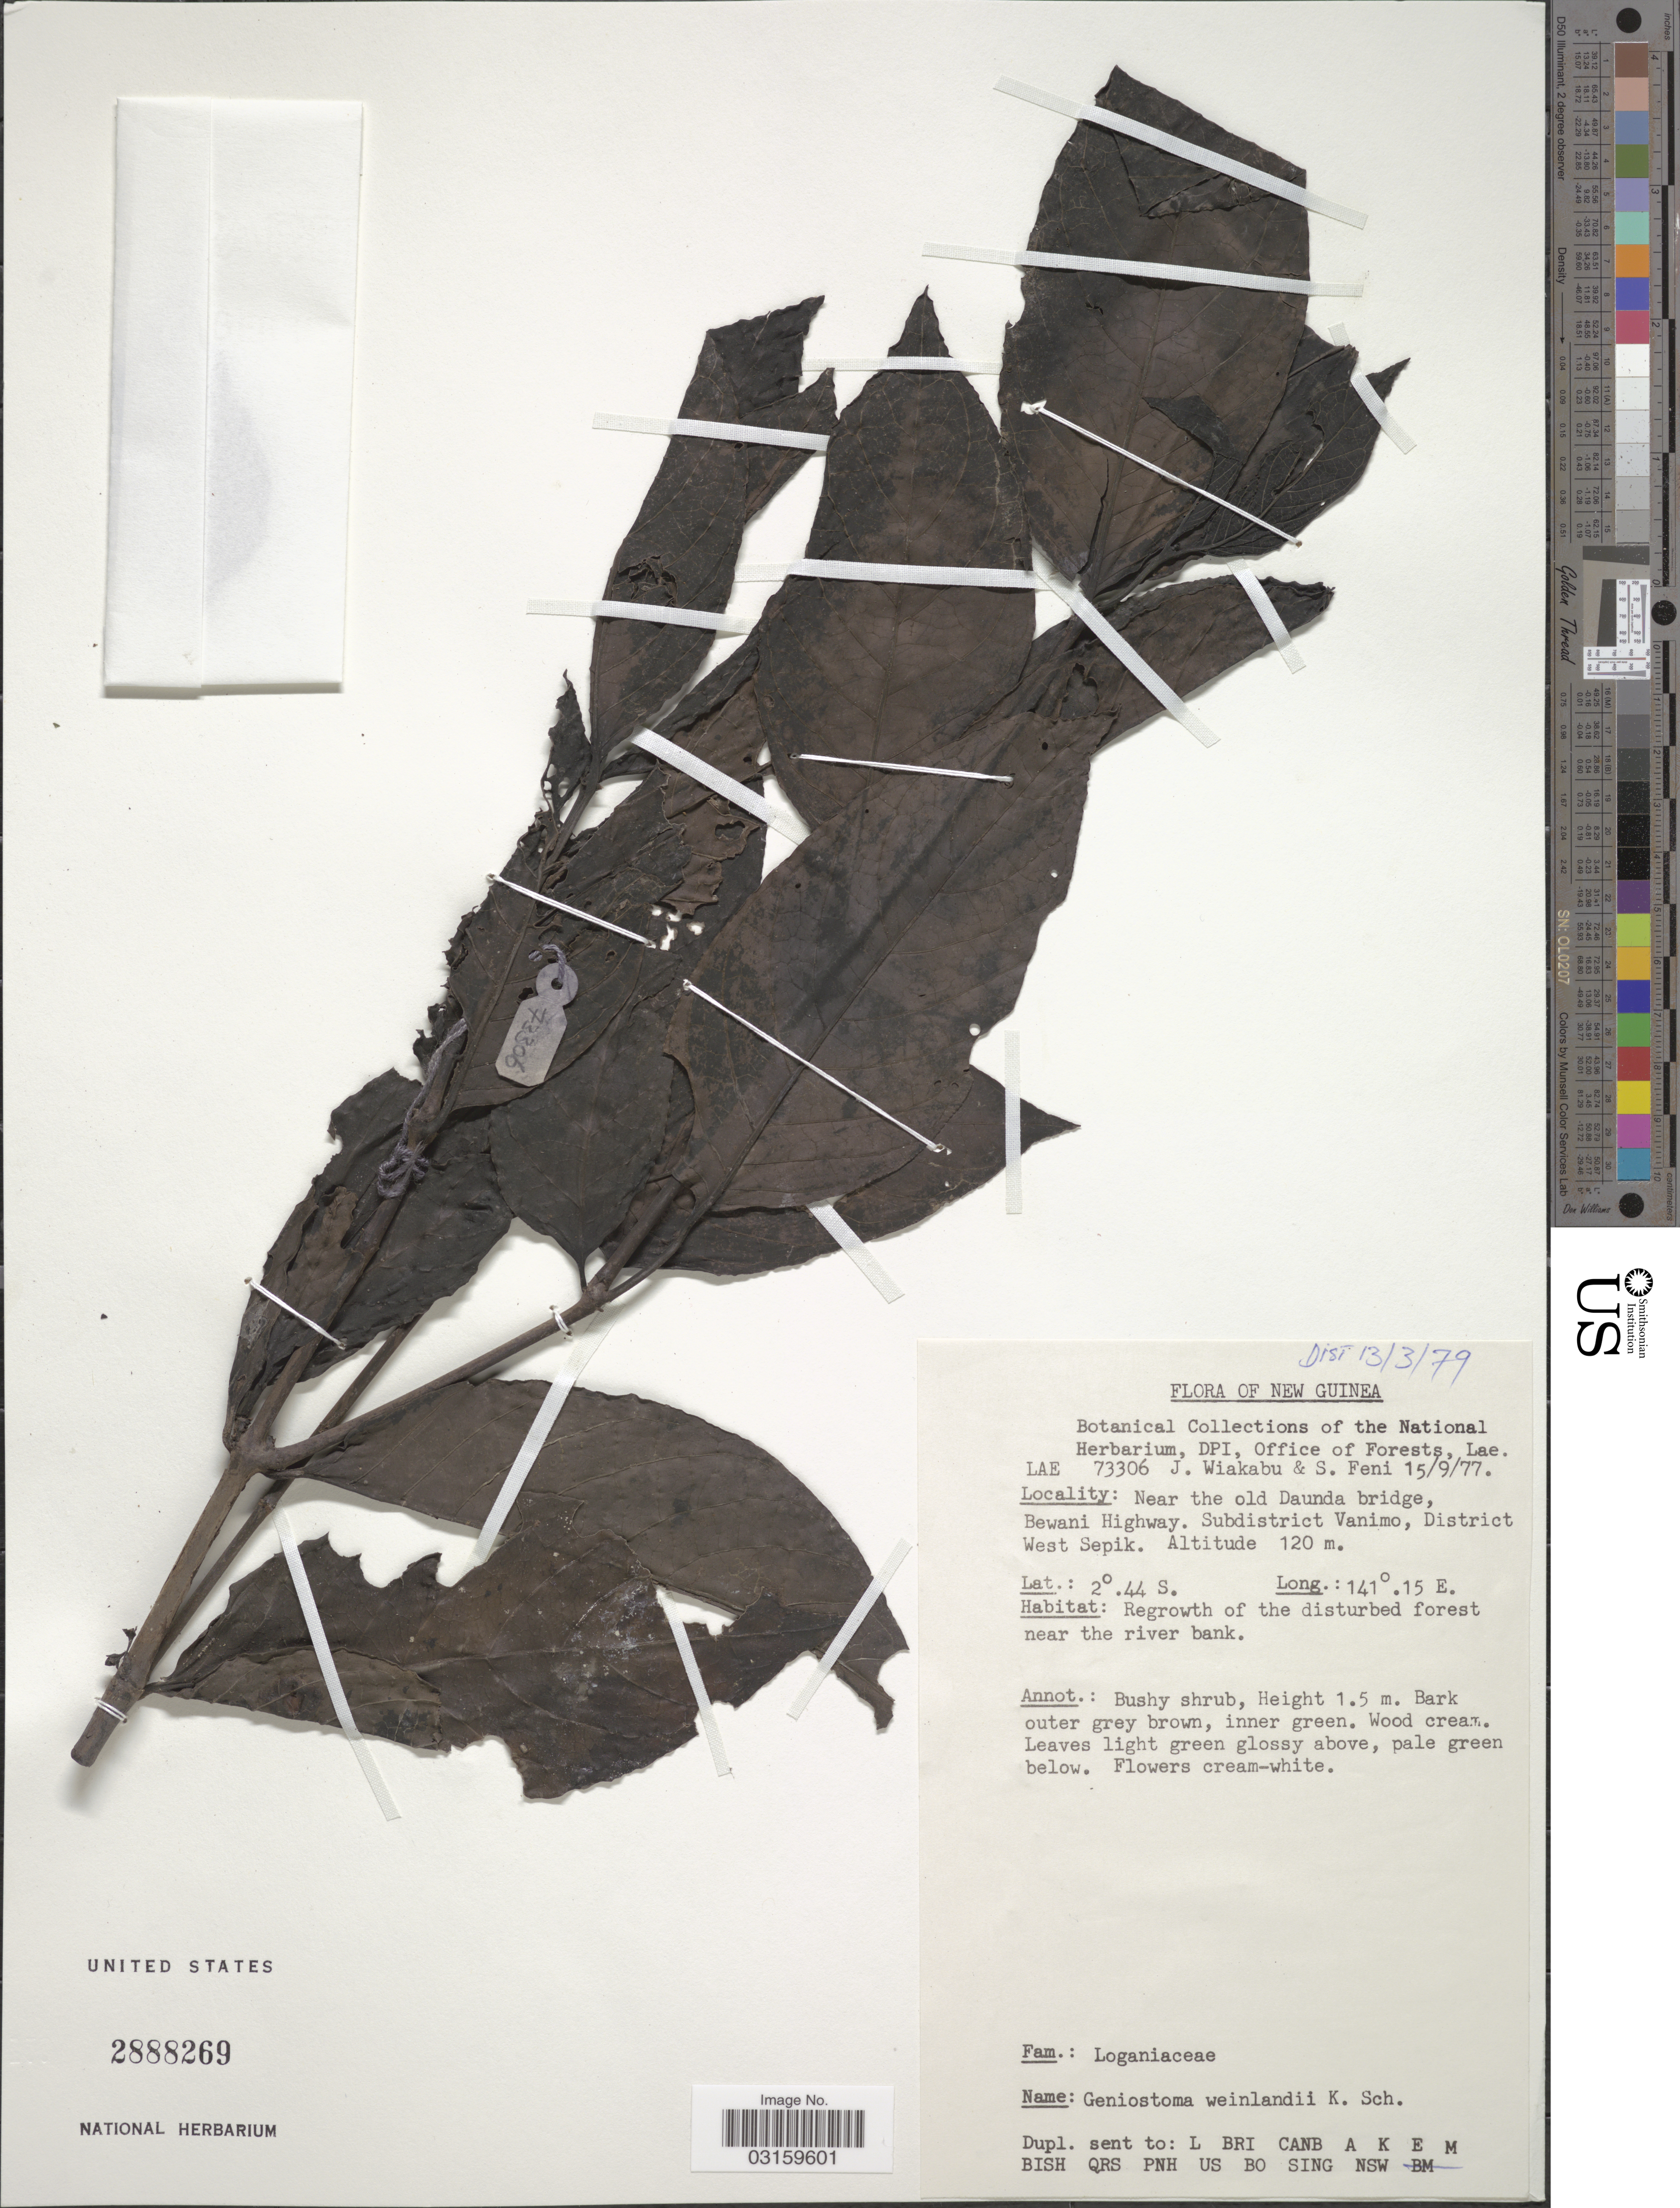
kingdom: Plantae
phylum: Tracheophyta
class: Magnoliopsida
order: Gentianales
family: Loganiaceae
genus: Geniostoma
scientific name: Geniostoma weinlandii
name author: K. Schum.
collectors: J. Wiakabu & S. Feni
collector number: LAE73306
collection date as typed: Transcribed d/m/y: 15/9/77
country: Papua New Guinea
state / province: Sandaun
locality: New Guinea. Near the old Daunda bridge, Bewani Highway. Subdistrict Vanimo, District West Sepik.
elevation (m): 120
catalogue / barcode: US 2888269